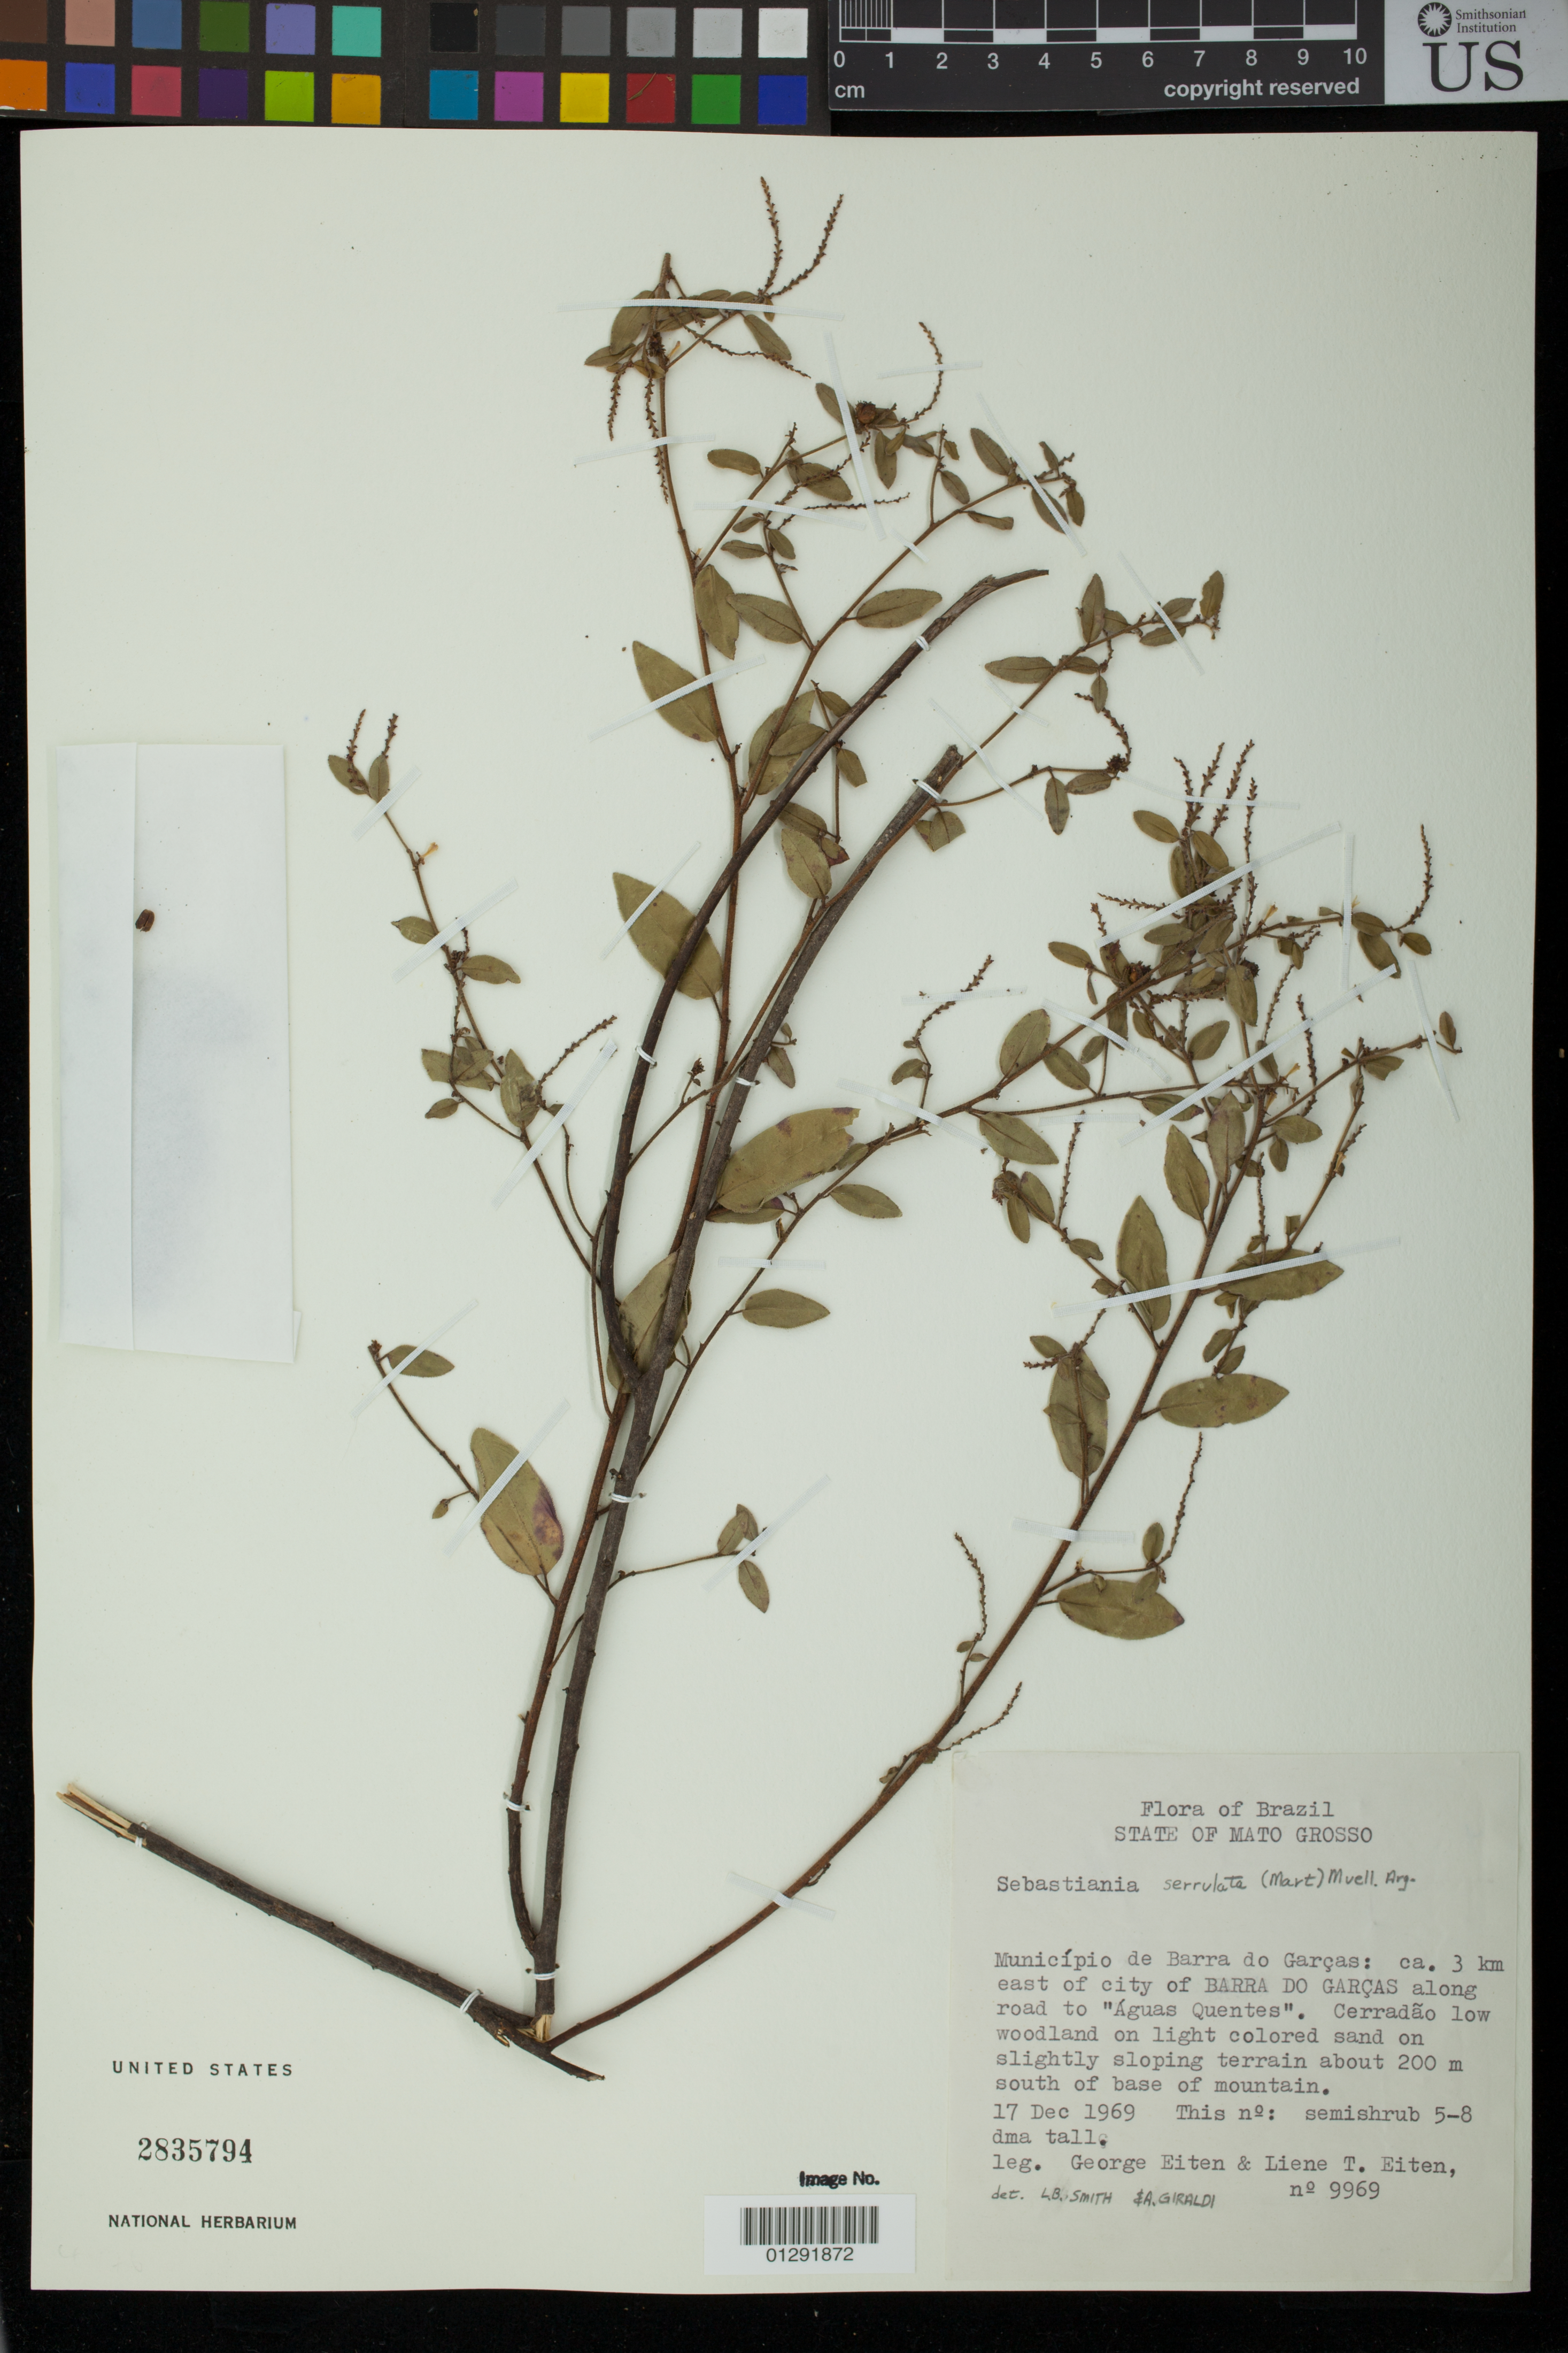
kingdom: Plantae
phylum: Tracheophyta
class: Magnoliopsida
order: Malpighiales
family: Euphorbiaceae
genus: Sebastiania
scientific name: Sebastiania serrulata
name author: (Mart.) Müll. Arg.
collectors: G. Eiten & L. T. Eiten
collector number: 9969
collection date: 1969-12-17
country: Brazil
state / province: Mato Grosso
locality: Ca. 3 km east of city of Barra do Garcas along road to "Aguas Quentes". About 200 m south of base of mountain.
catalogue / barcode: US 2835794